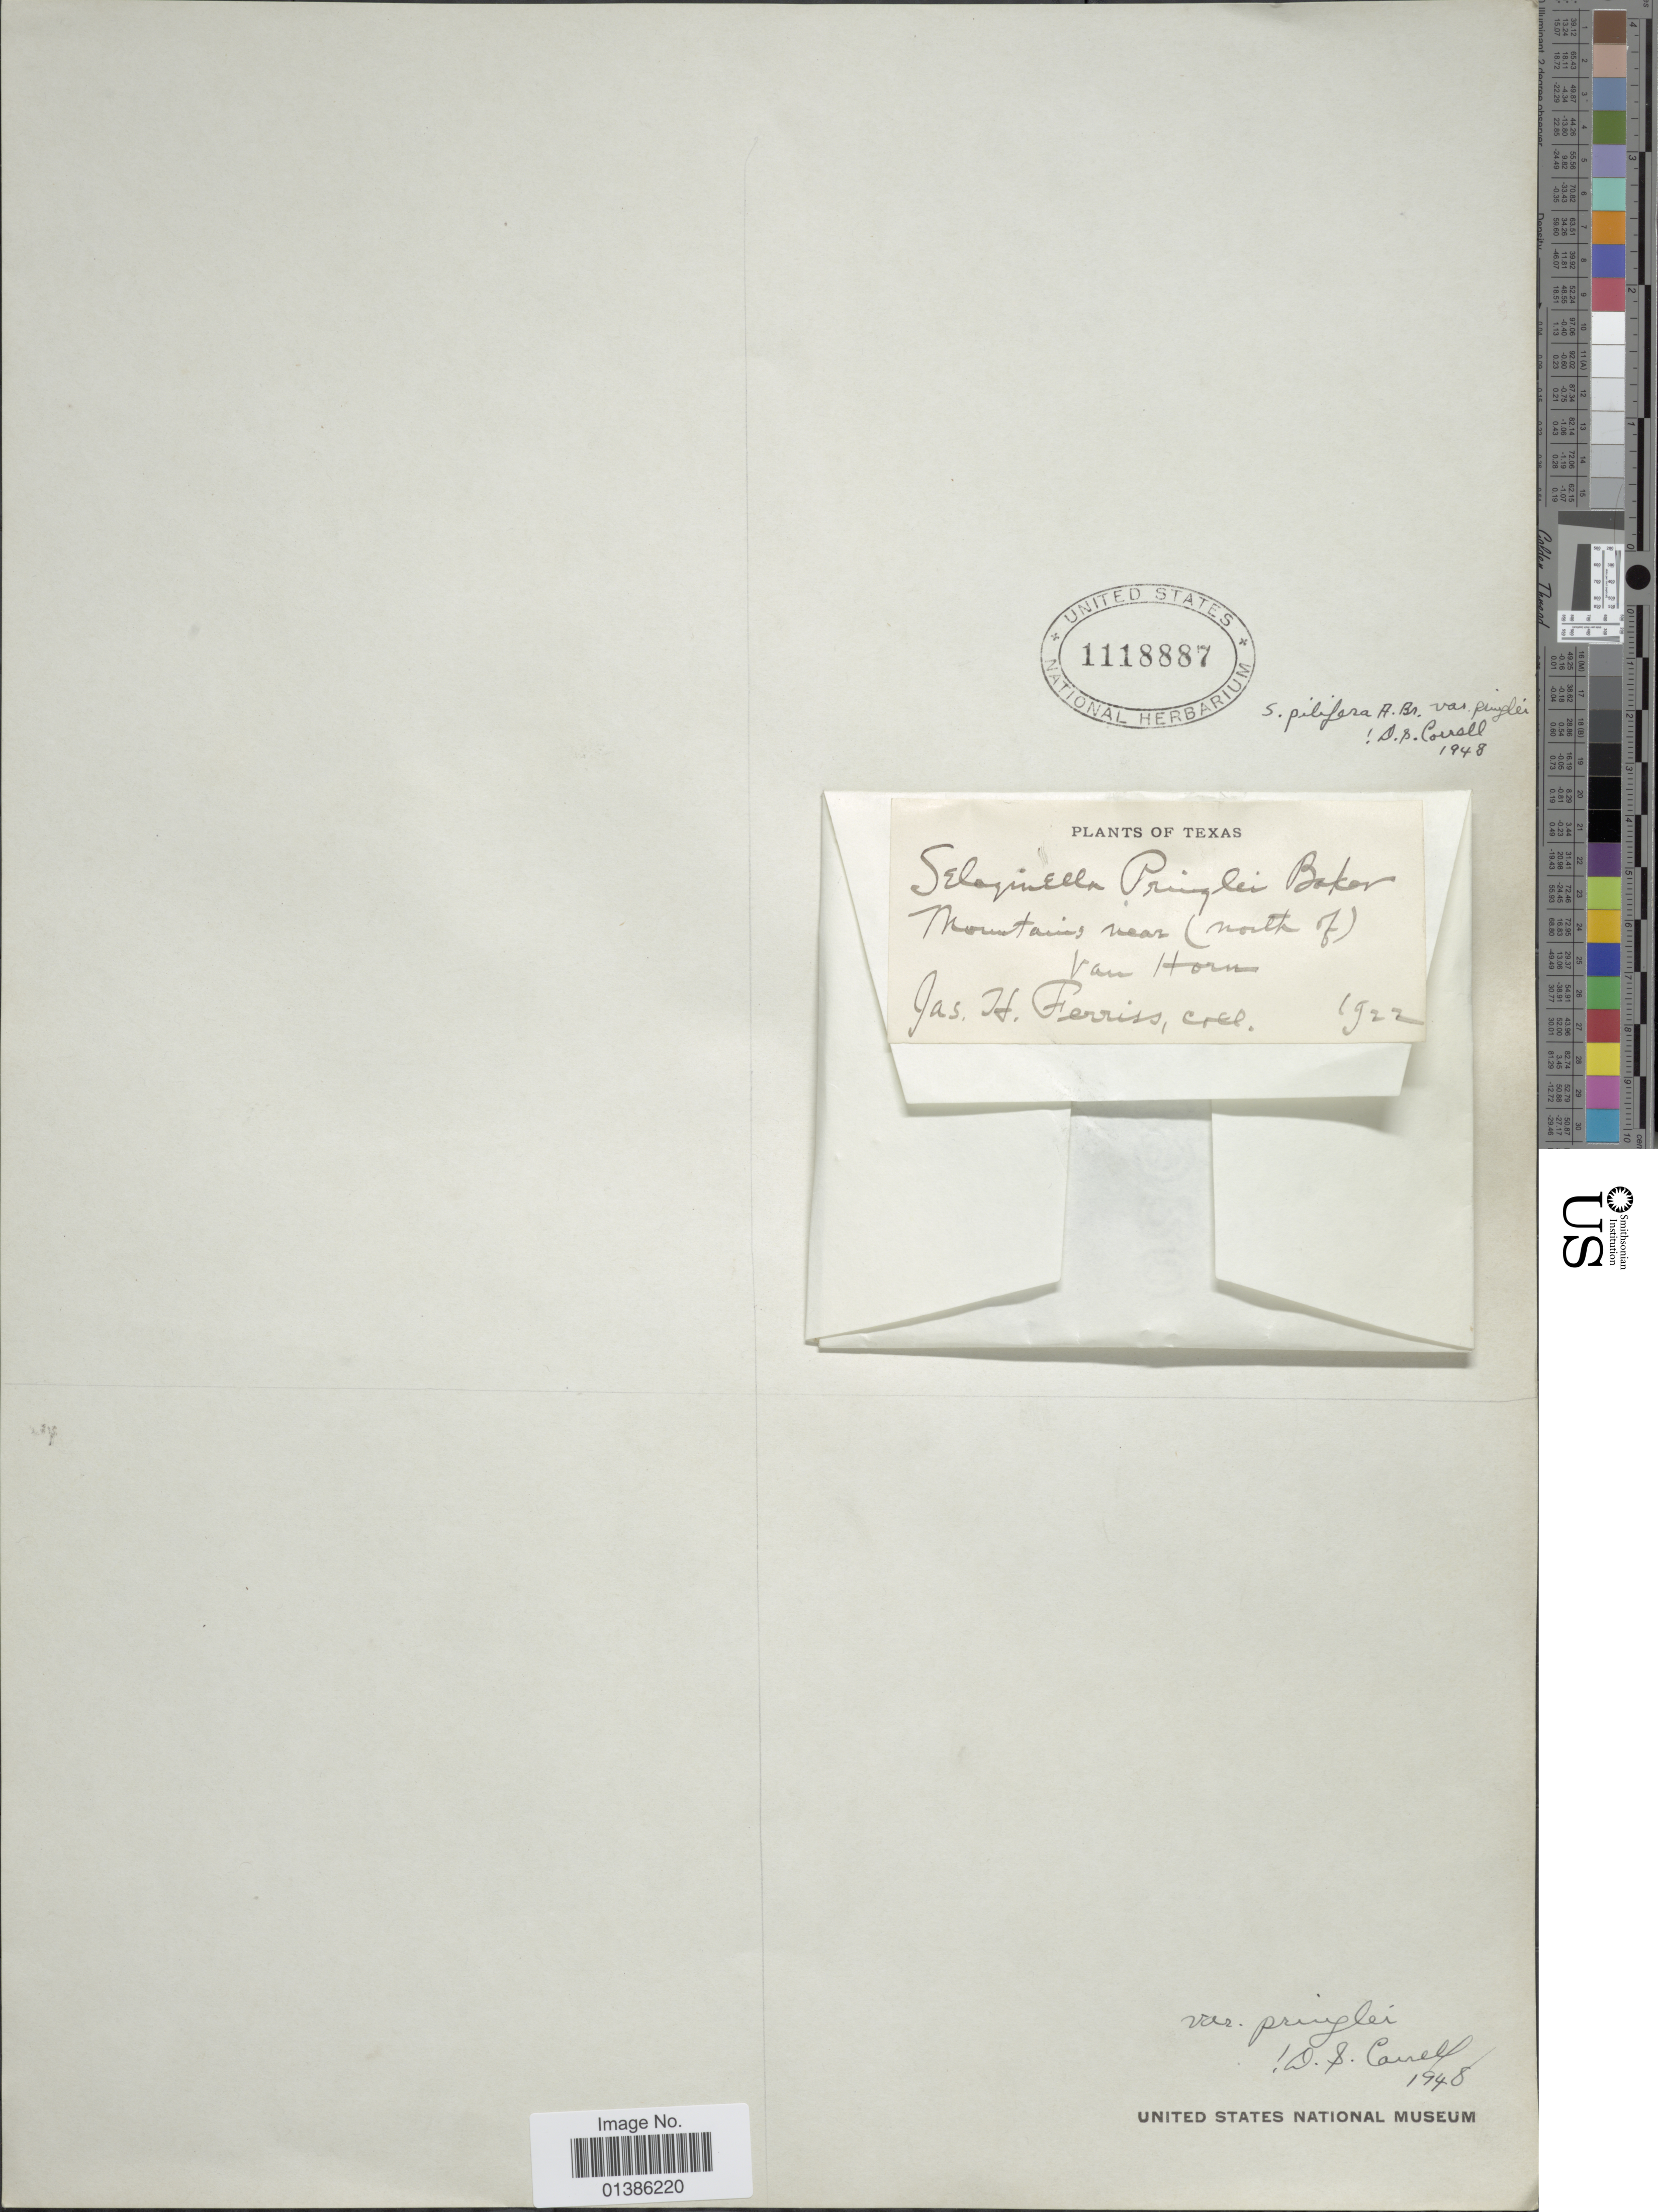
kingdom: Plantae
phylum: Tracheophyta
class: Lycopodiopsida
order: Selaginellales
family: Selaginellaceae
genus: Selaginella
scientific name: Selaginella pilifera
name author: A. Braun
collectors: J. Ferriss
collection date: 1922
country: United States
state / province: Texas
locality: Mountains near (north of) Van Horn.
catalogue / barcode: US 1118887